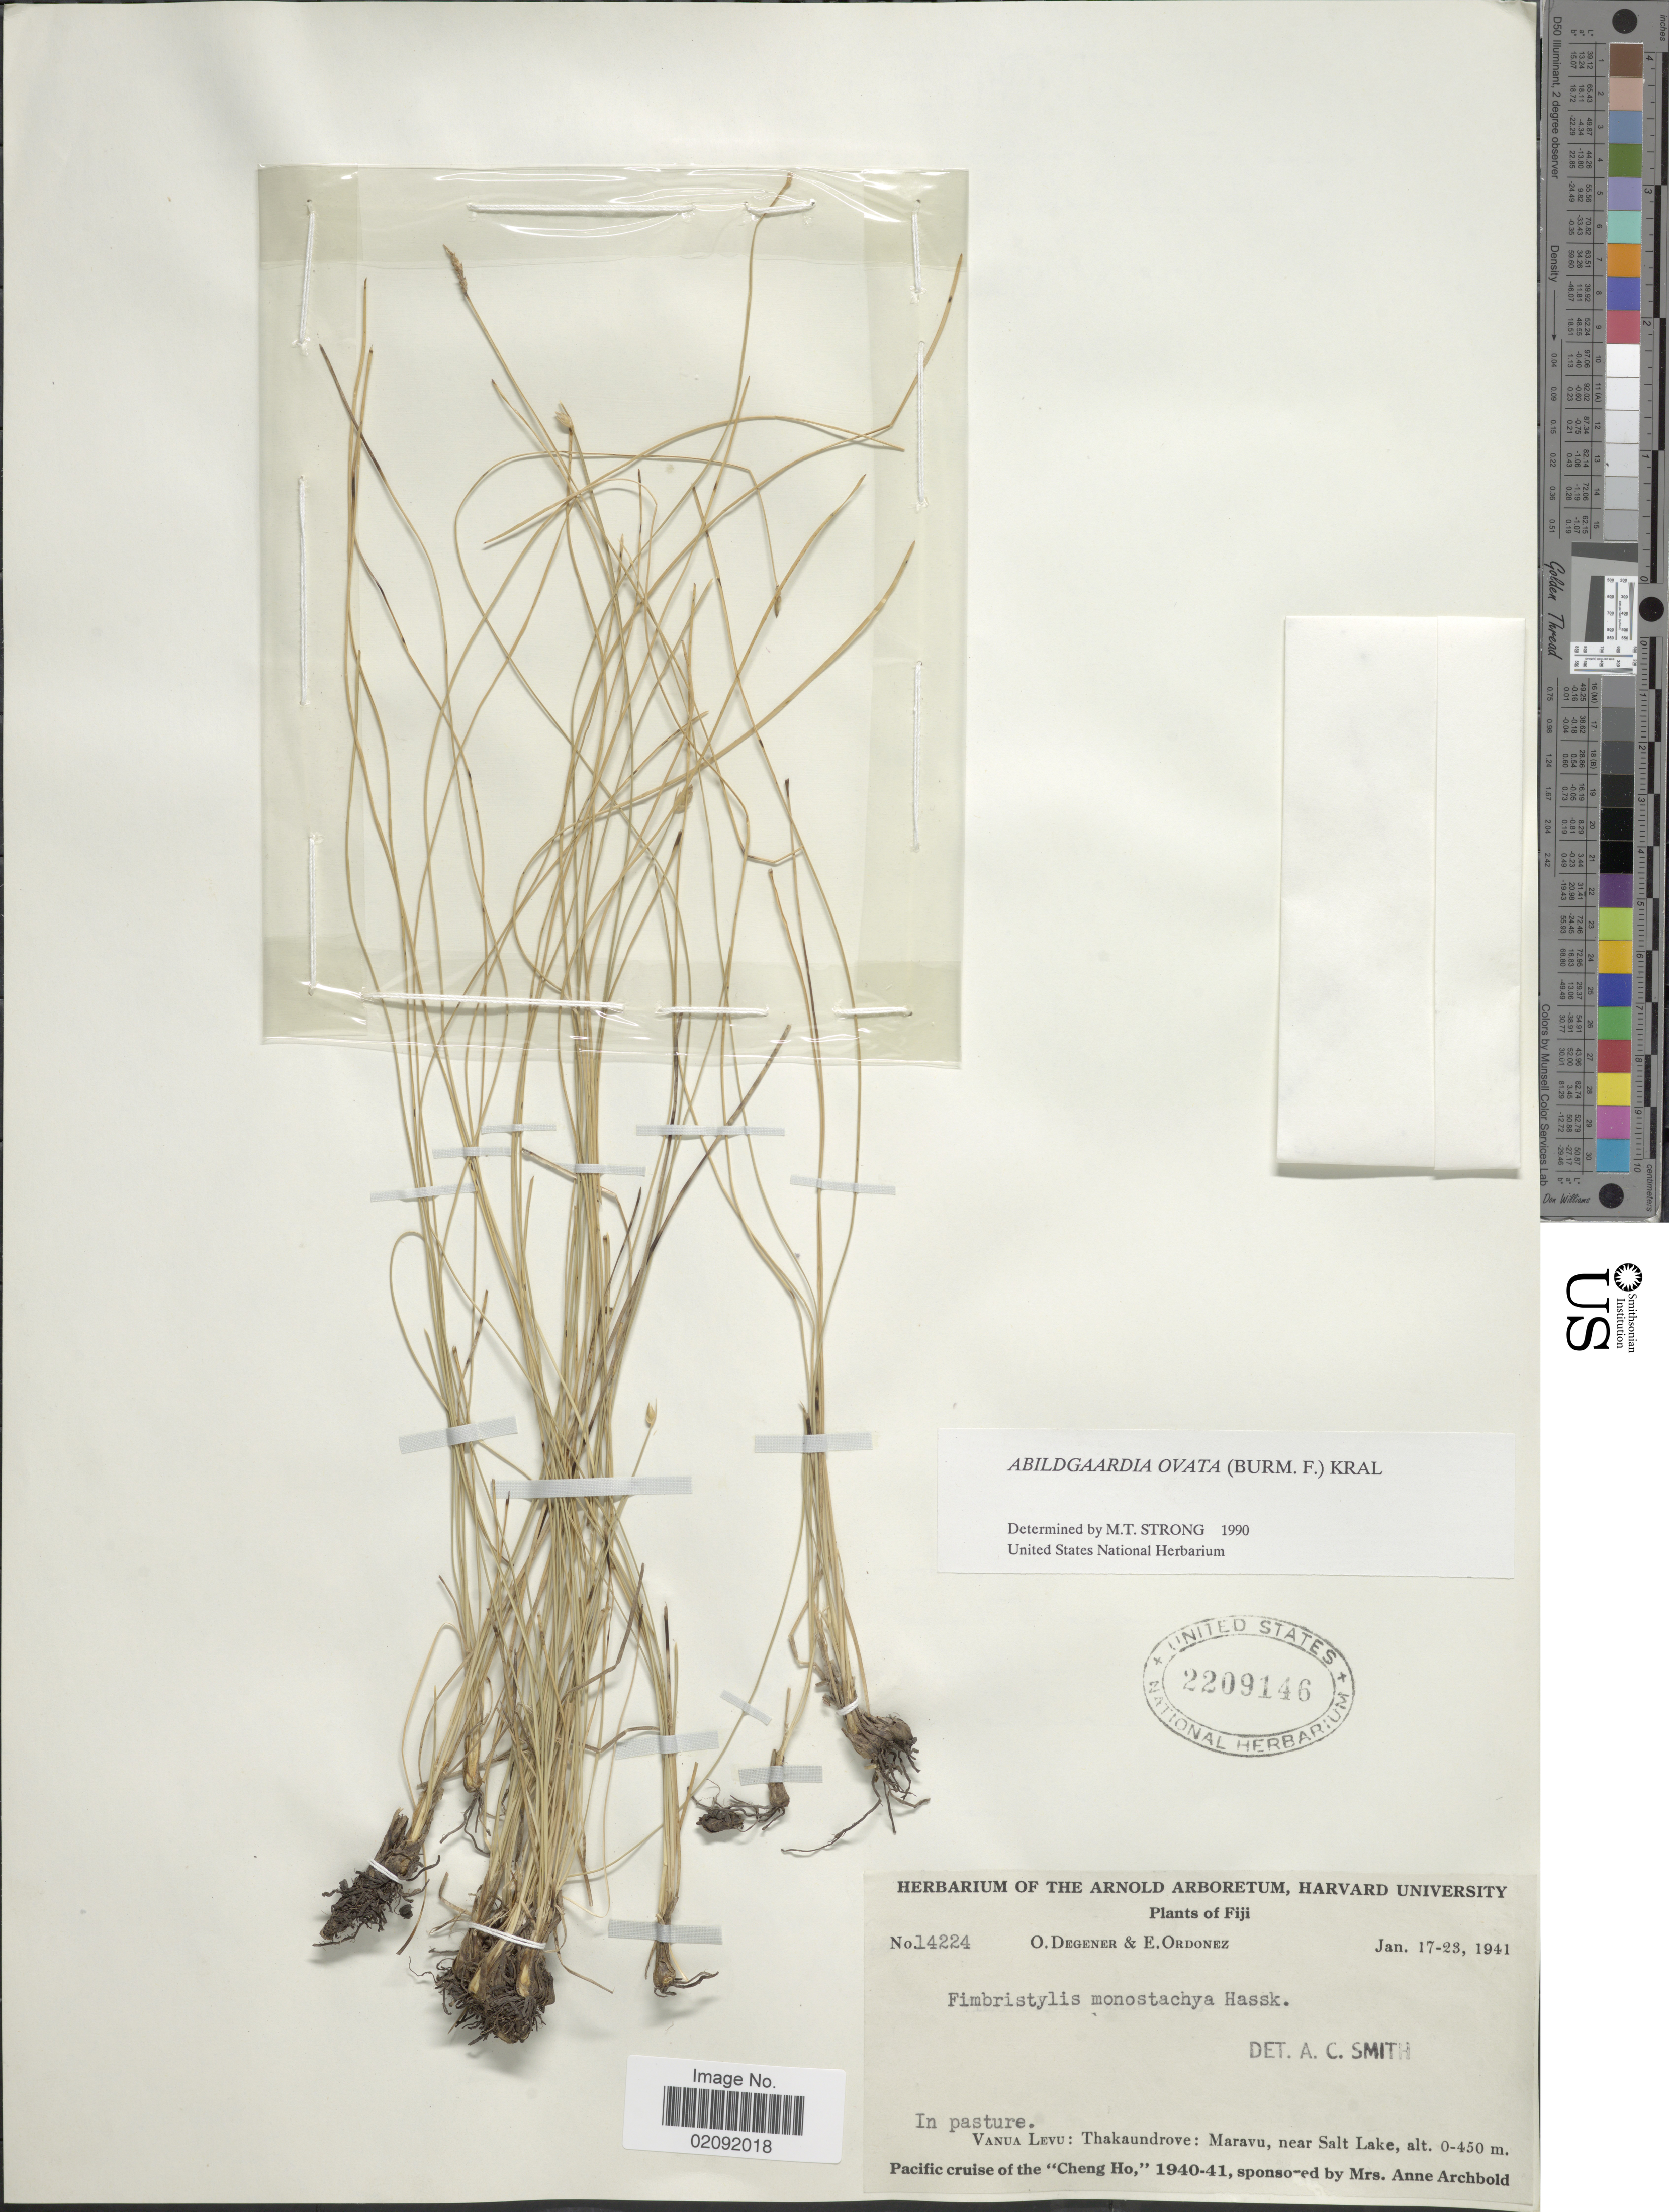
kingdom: Plantae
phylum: Tracheophyta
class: Liliopsida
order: Poales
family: Cyperaceae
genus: Abildgaardia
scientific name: Abildgaardia ovata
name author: (Burm. f.) Kral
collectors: O. Degener & E. Ordonez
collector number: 14224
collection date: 1941-01-17/1941-01-23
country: Fiji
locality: Vanua Levu: Thakaundrove: Maravu, near Salt Lake, in pasture.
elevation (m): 0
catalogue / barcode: US 2209146